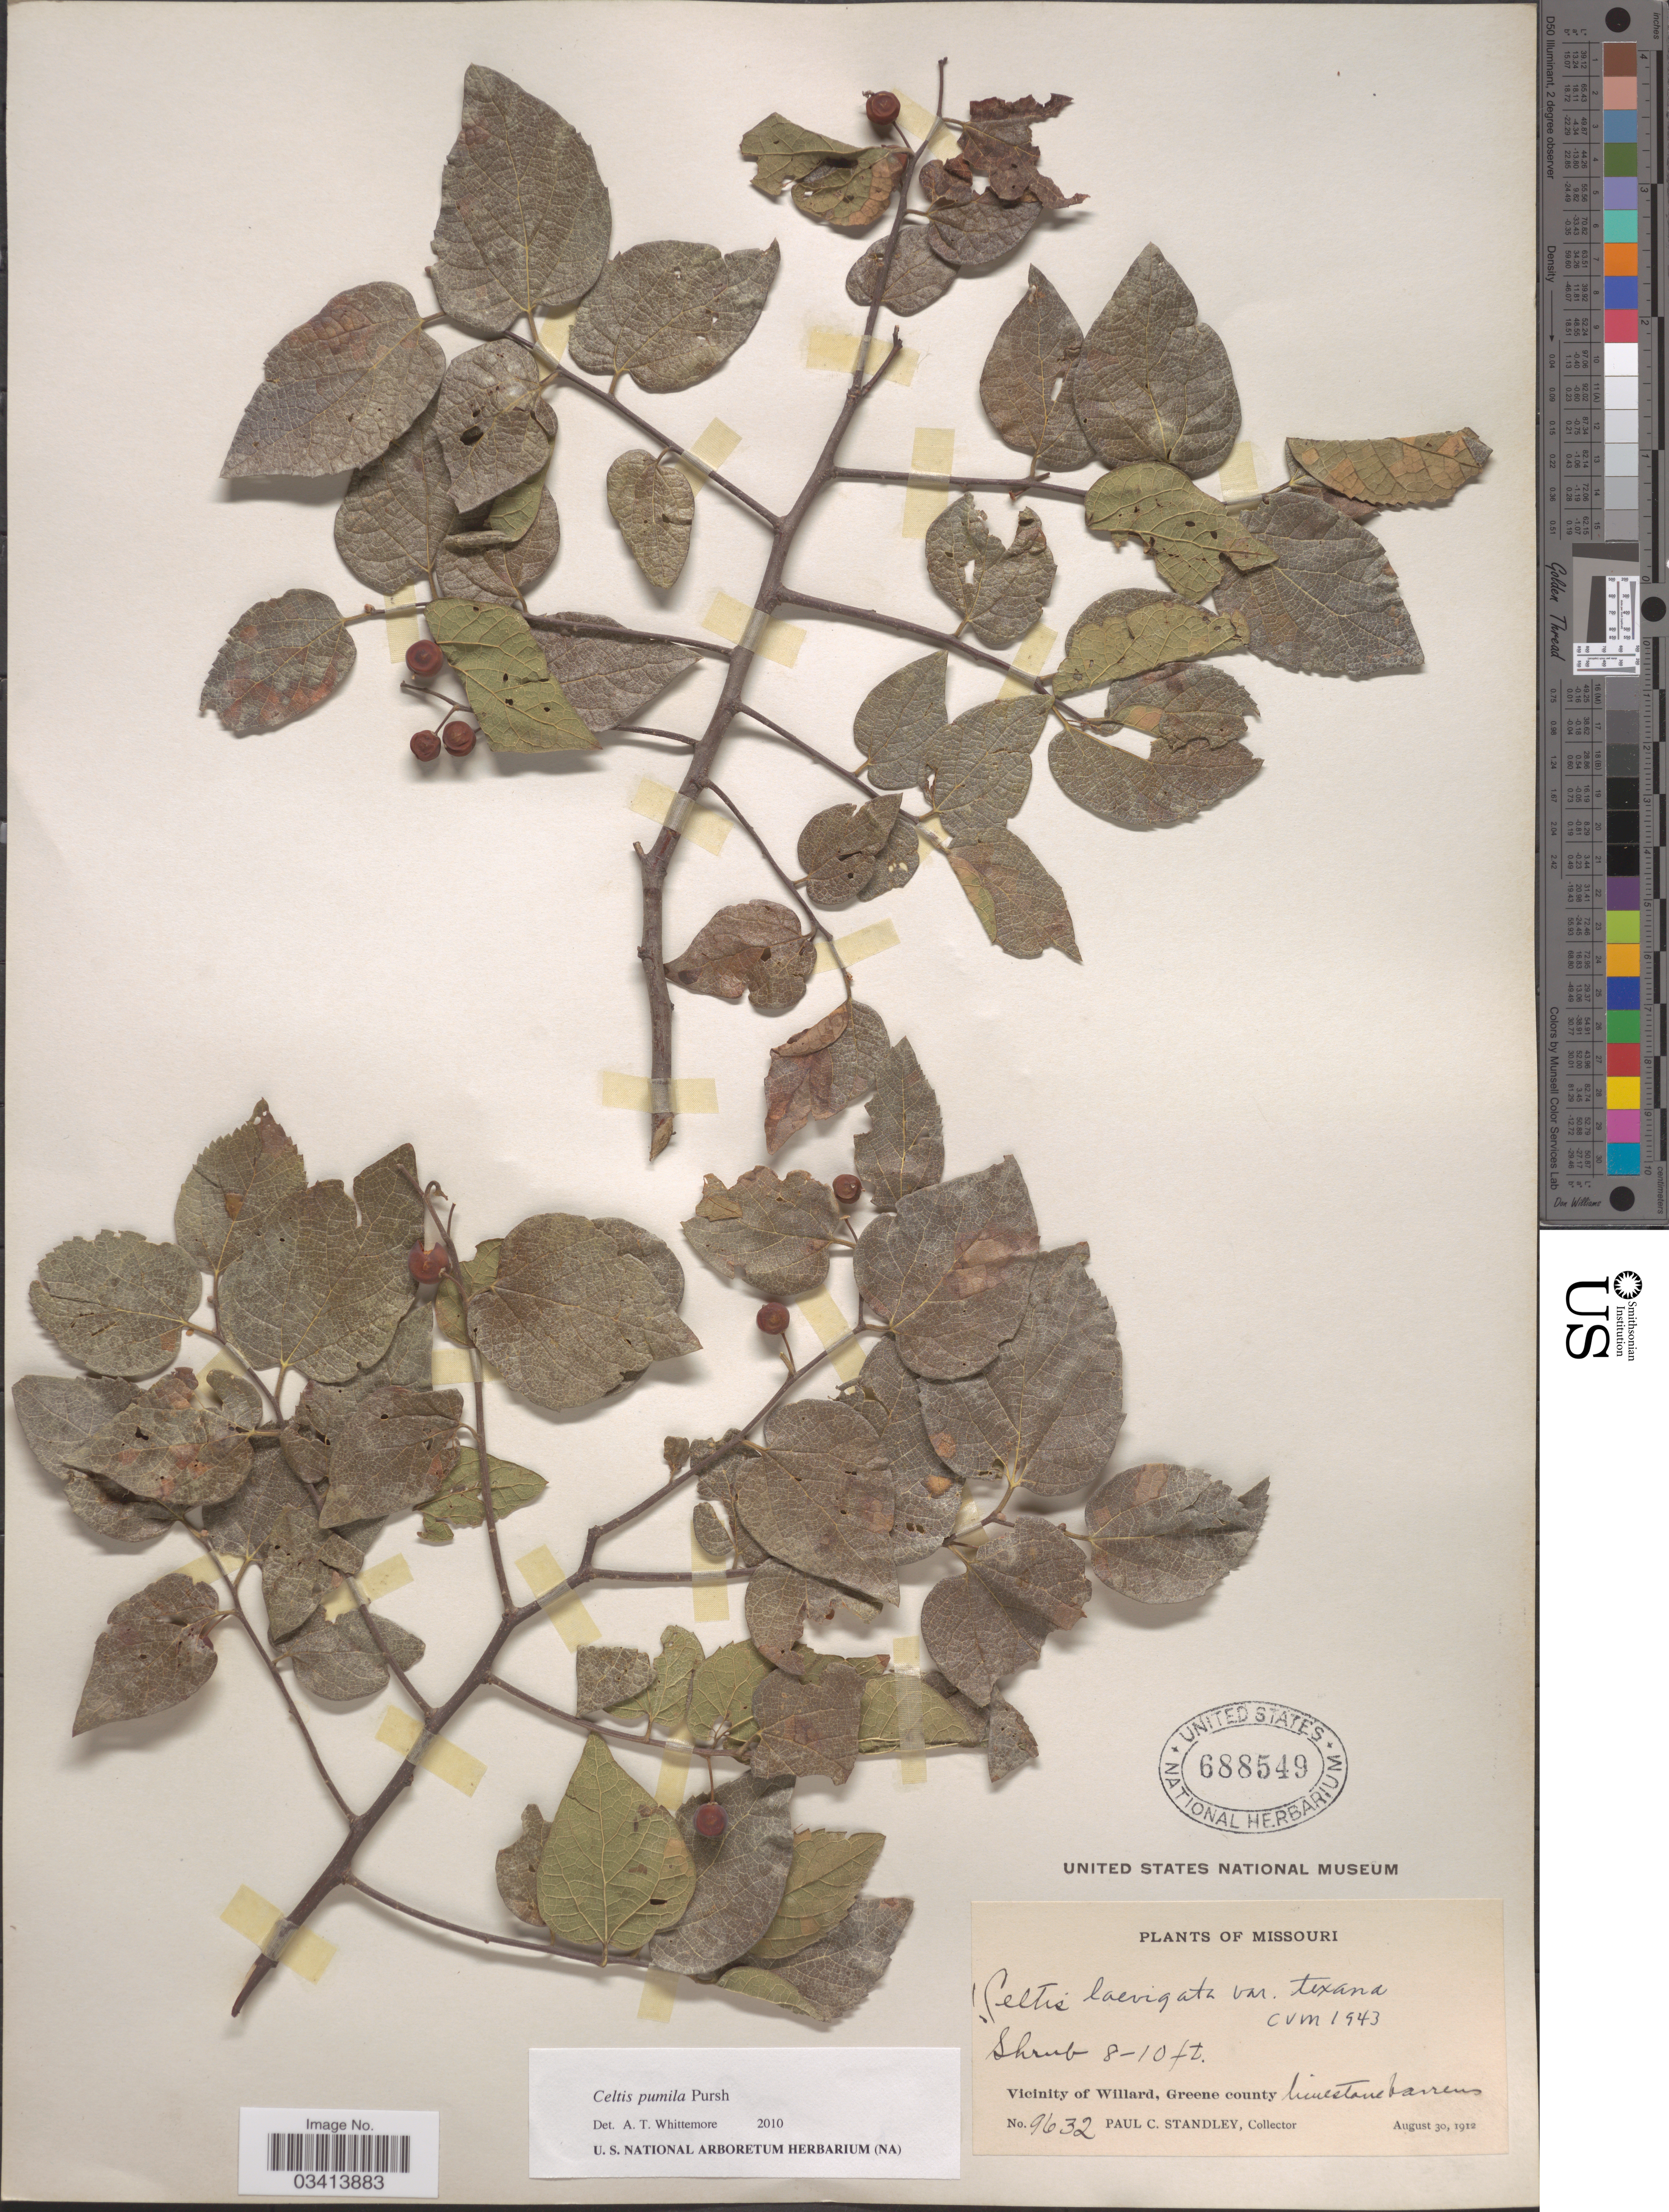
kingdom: Plantae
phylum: Tracheophyta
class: Magnoliopsida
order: Rosales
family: Cannabaceae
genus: Celtis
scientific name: Celtis occidentalis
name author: L.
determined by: Strong, M. T., (US), Smithsonian Institution - National Museum of Natural History (UNITED STATES)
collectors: P. C. Standley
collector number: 9632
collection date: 1912-08-30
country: United States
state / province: Missouri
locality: Vicinity of Willard, Greene County.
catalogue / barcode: US 688549